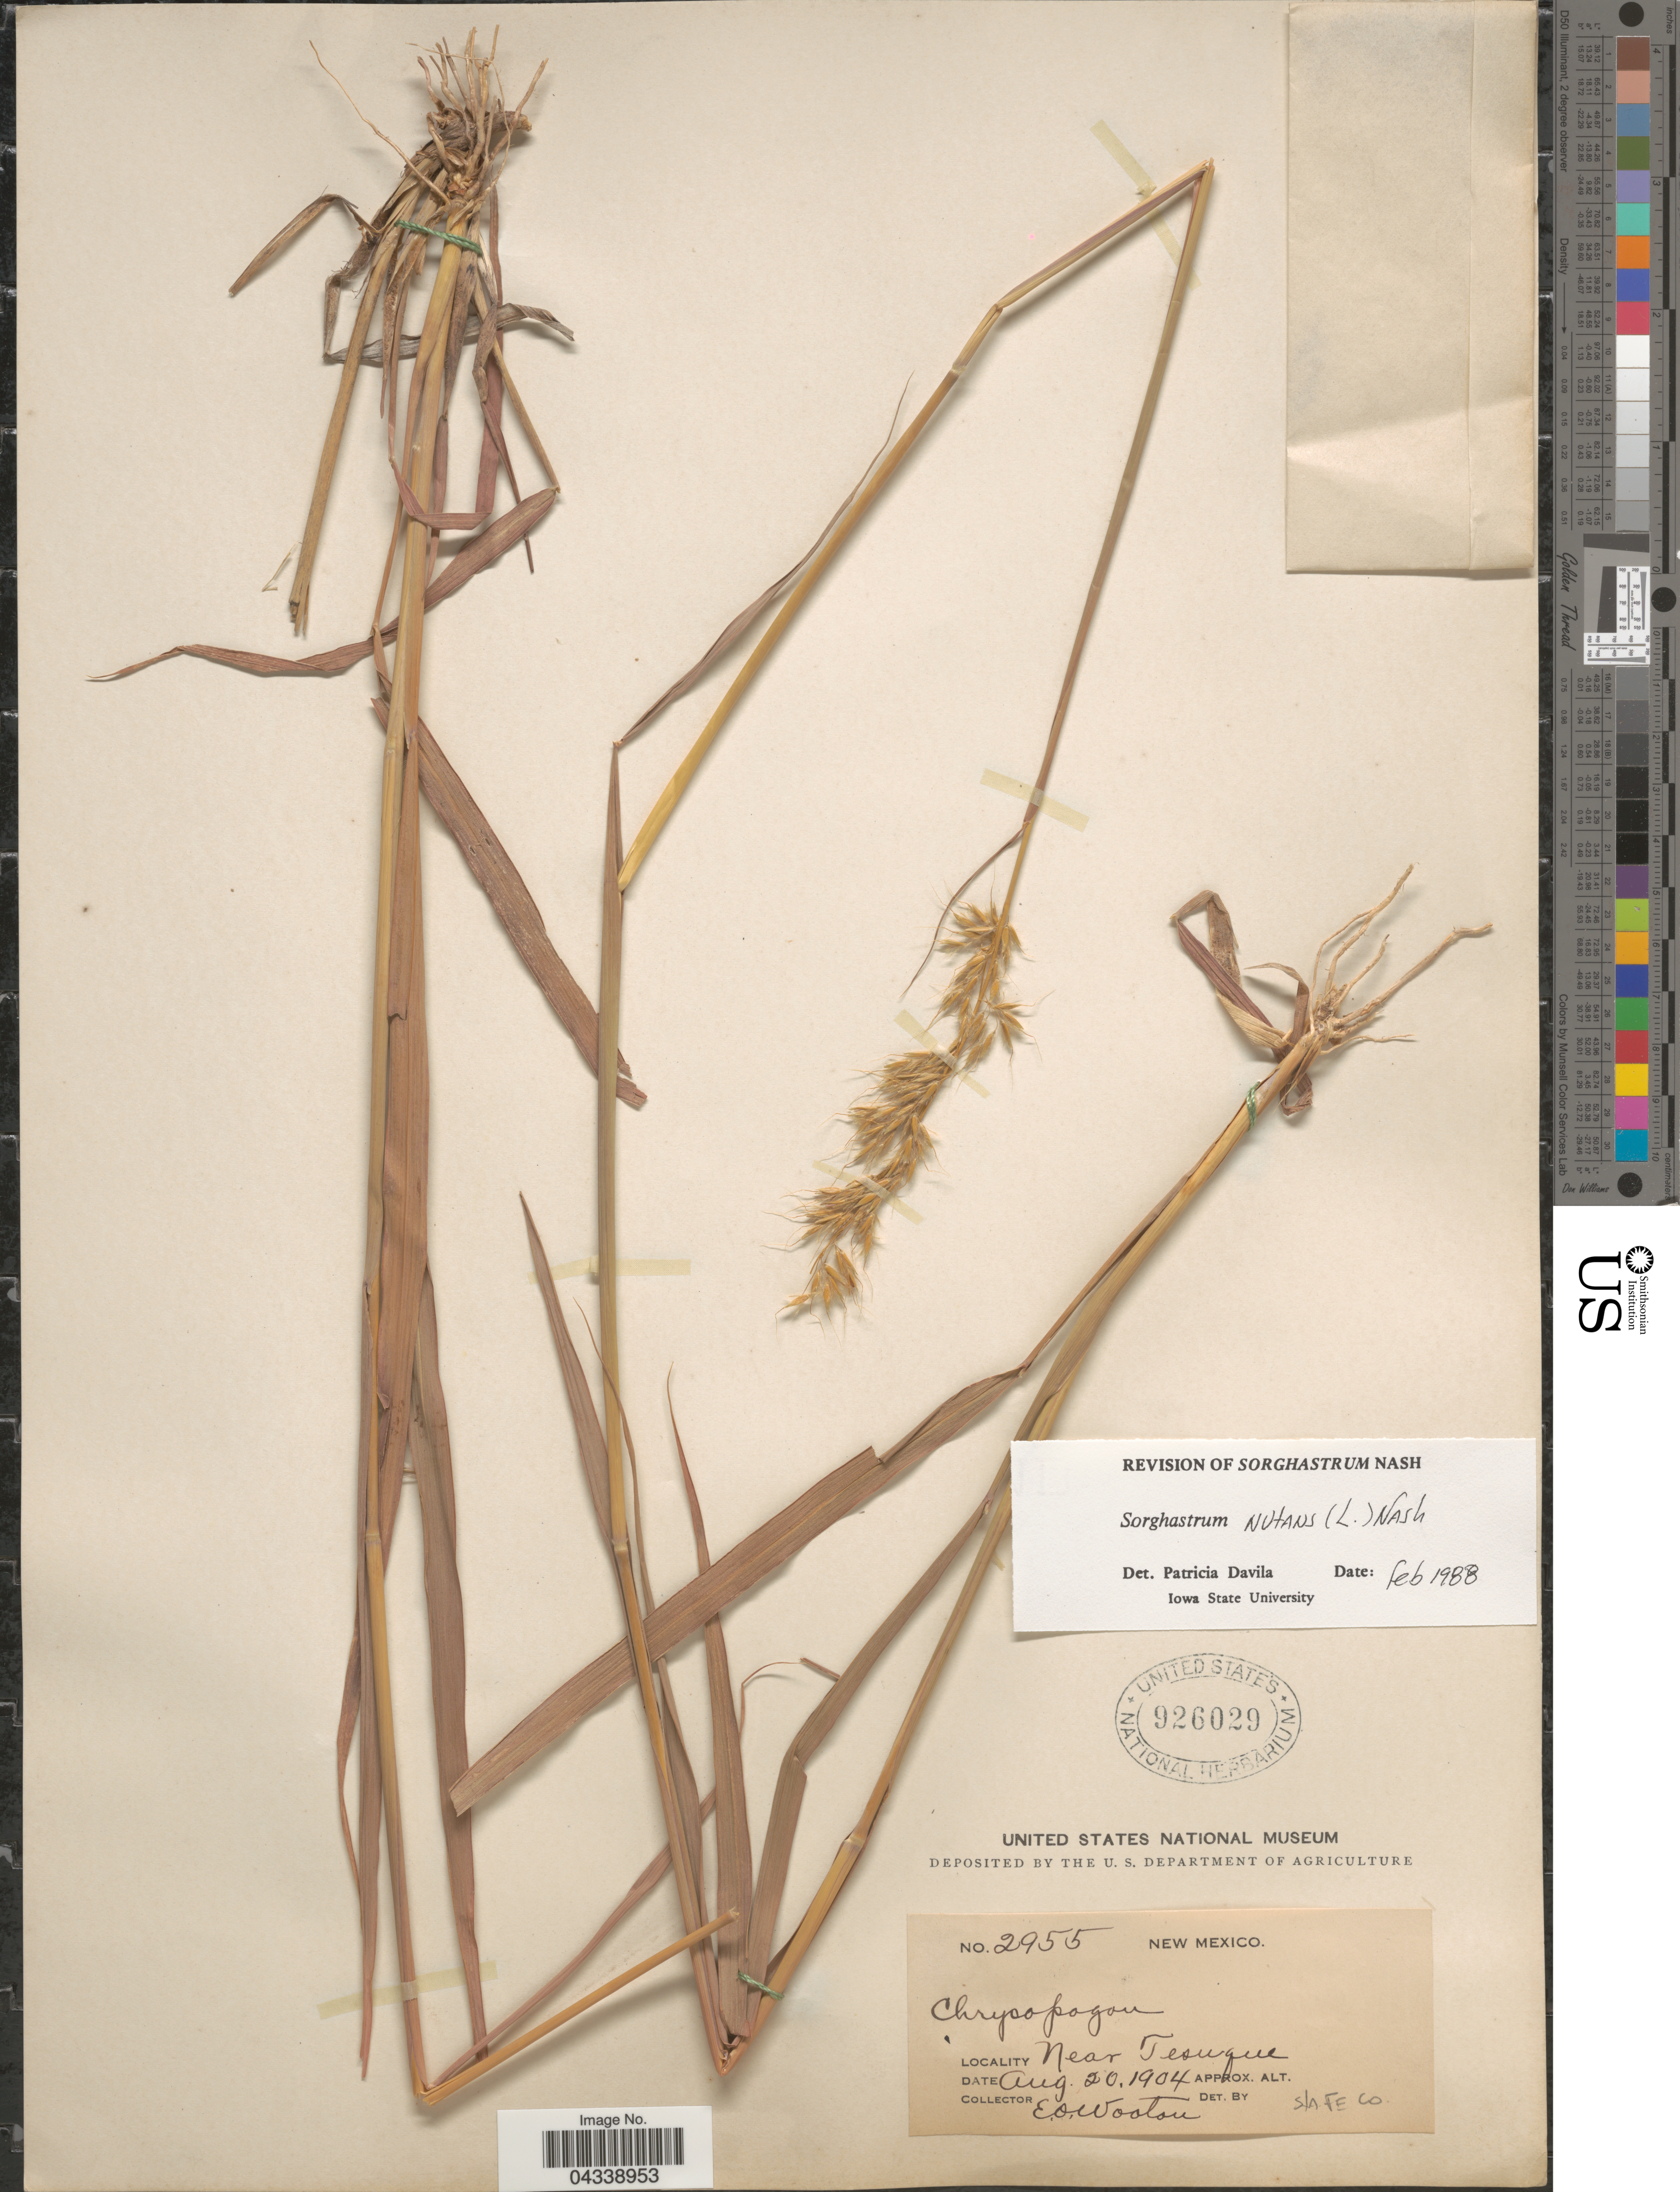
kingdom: Plantae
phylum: Tracheophyta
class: Liliopsida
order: Poales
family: Poaceae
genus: Sorghastrum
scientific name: Sorghastrum nutans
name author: (L.) Nash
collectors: E. O. Wooton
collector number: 2955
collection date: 1904-08-20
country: United States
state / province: New Mexico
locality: Near Tesuque. Sta Fe Co.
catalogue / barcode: US 926029